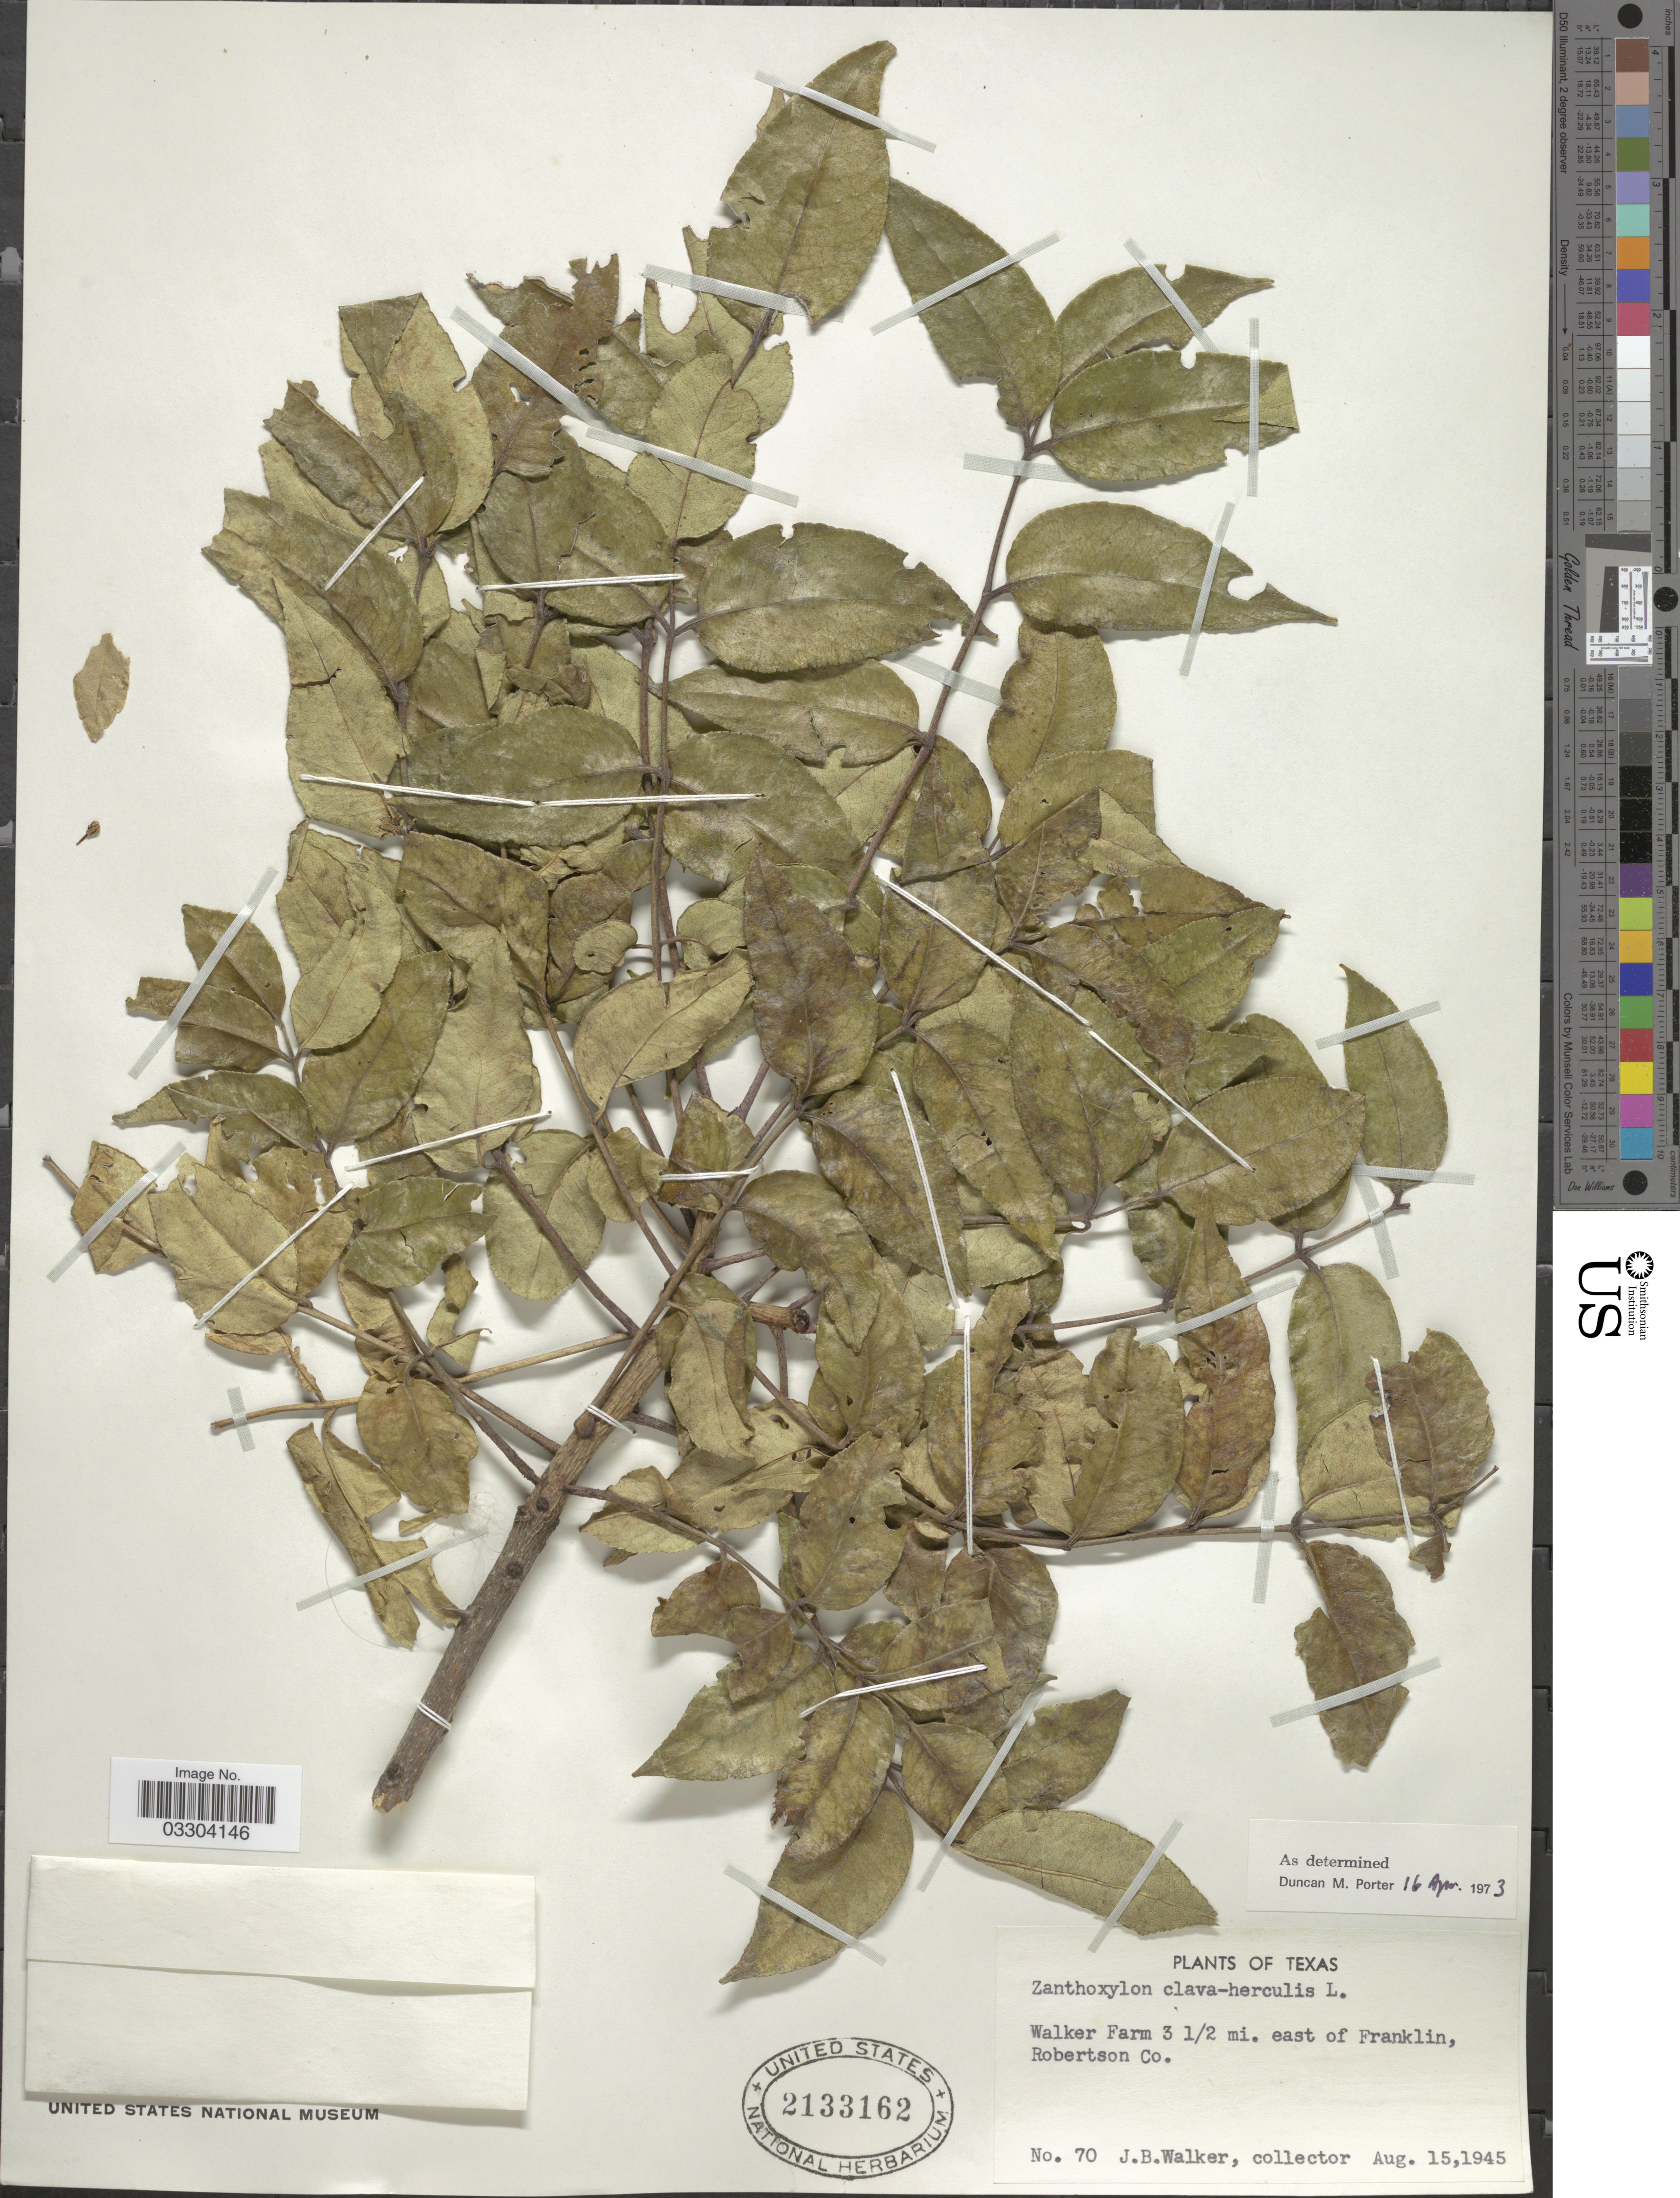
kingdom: Plantae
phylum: Tracheophyta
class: Magnoliopsida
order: Sapindales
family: Rutaceae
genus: Zanthoxylum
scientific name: Zanthoxylum clava-herculis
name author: L.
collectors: J. Walker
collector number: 70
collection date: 1945-08-15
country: United States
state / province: Texas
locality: Walker Farm 3½ mi. east of Franklin, Robertson Co.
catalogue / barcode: US 2133162